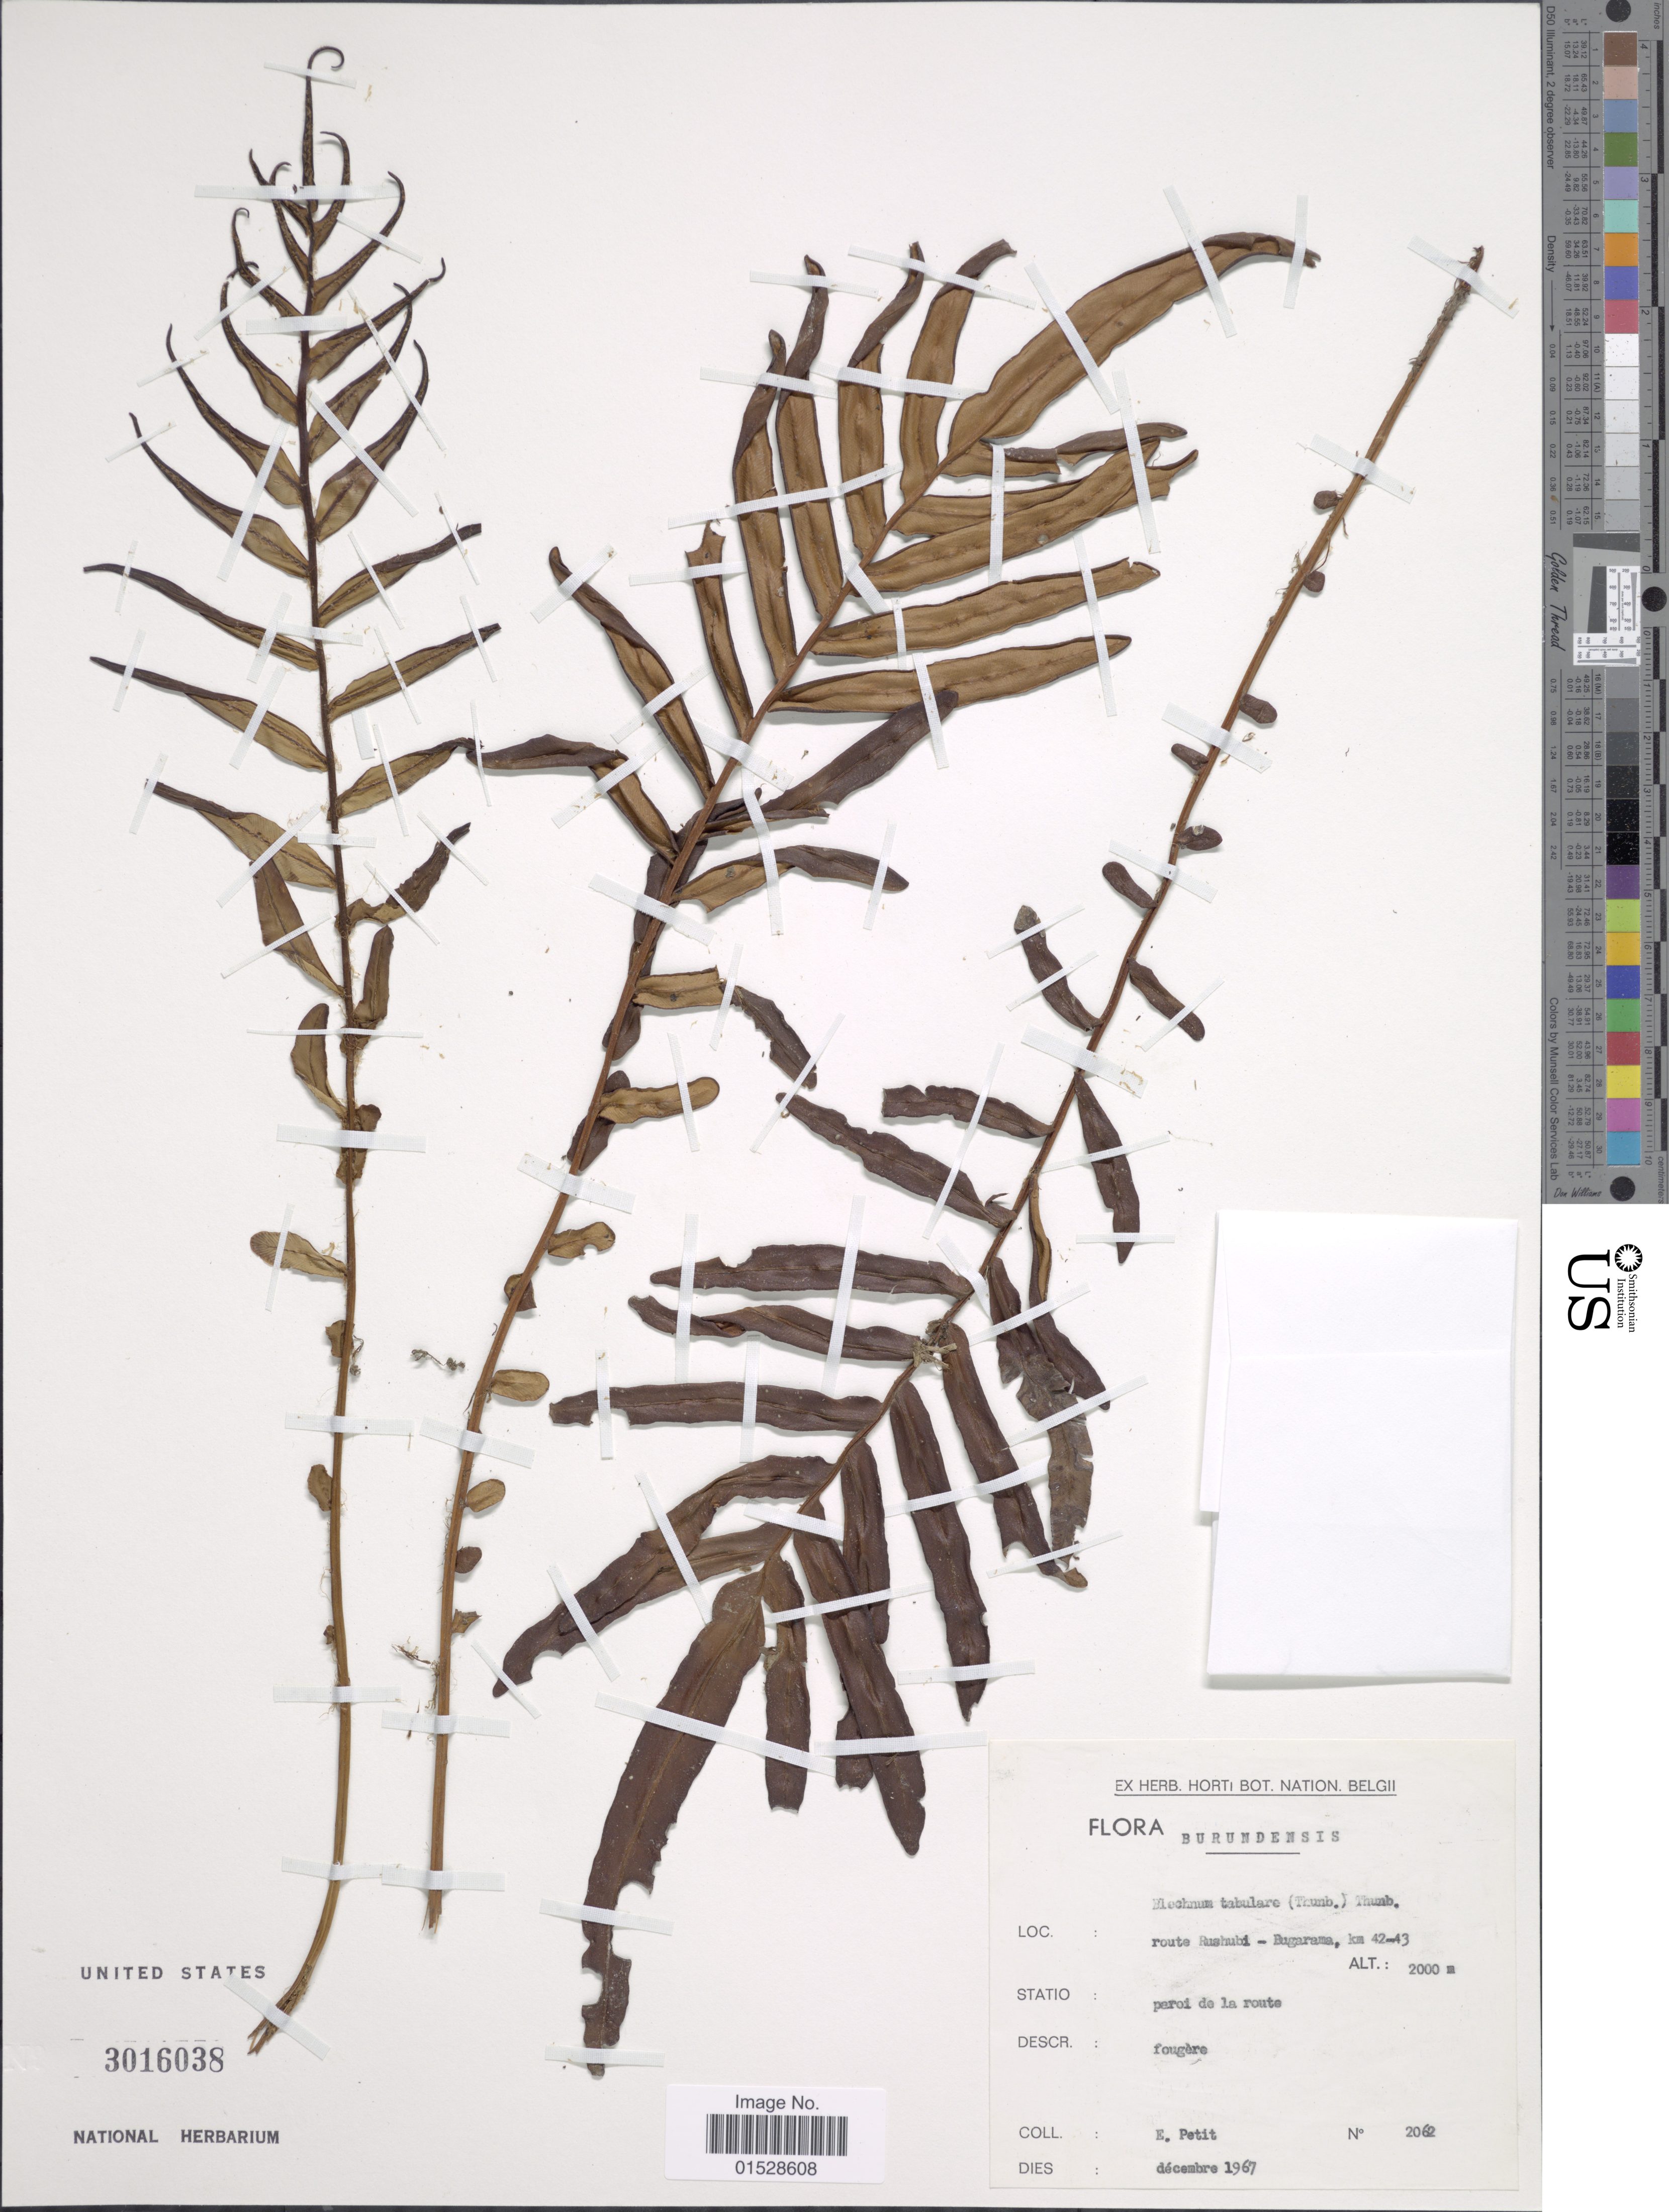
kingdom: Plantae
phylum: Tracheophyta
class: Polypodiopsida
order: Polypodiales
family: Blechnaceae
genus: Blechnum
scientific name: Blechnum tabulare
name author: (Thunb.) Kuhn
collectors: E. Petit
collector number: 2062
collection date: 1967-12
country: Burundi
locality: Burundensis, route Rushubi-Bugarama, km 42-43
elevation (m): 2000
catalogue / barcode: US 3016038